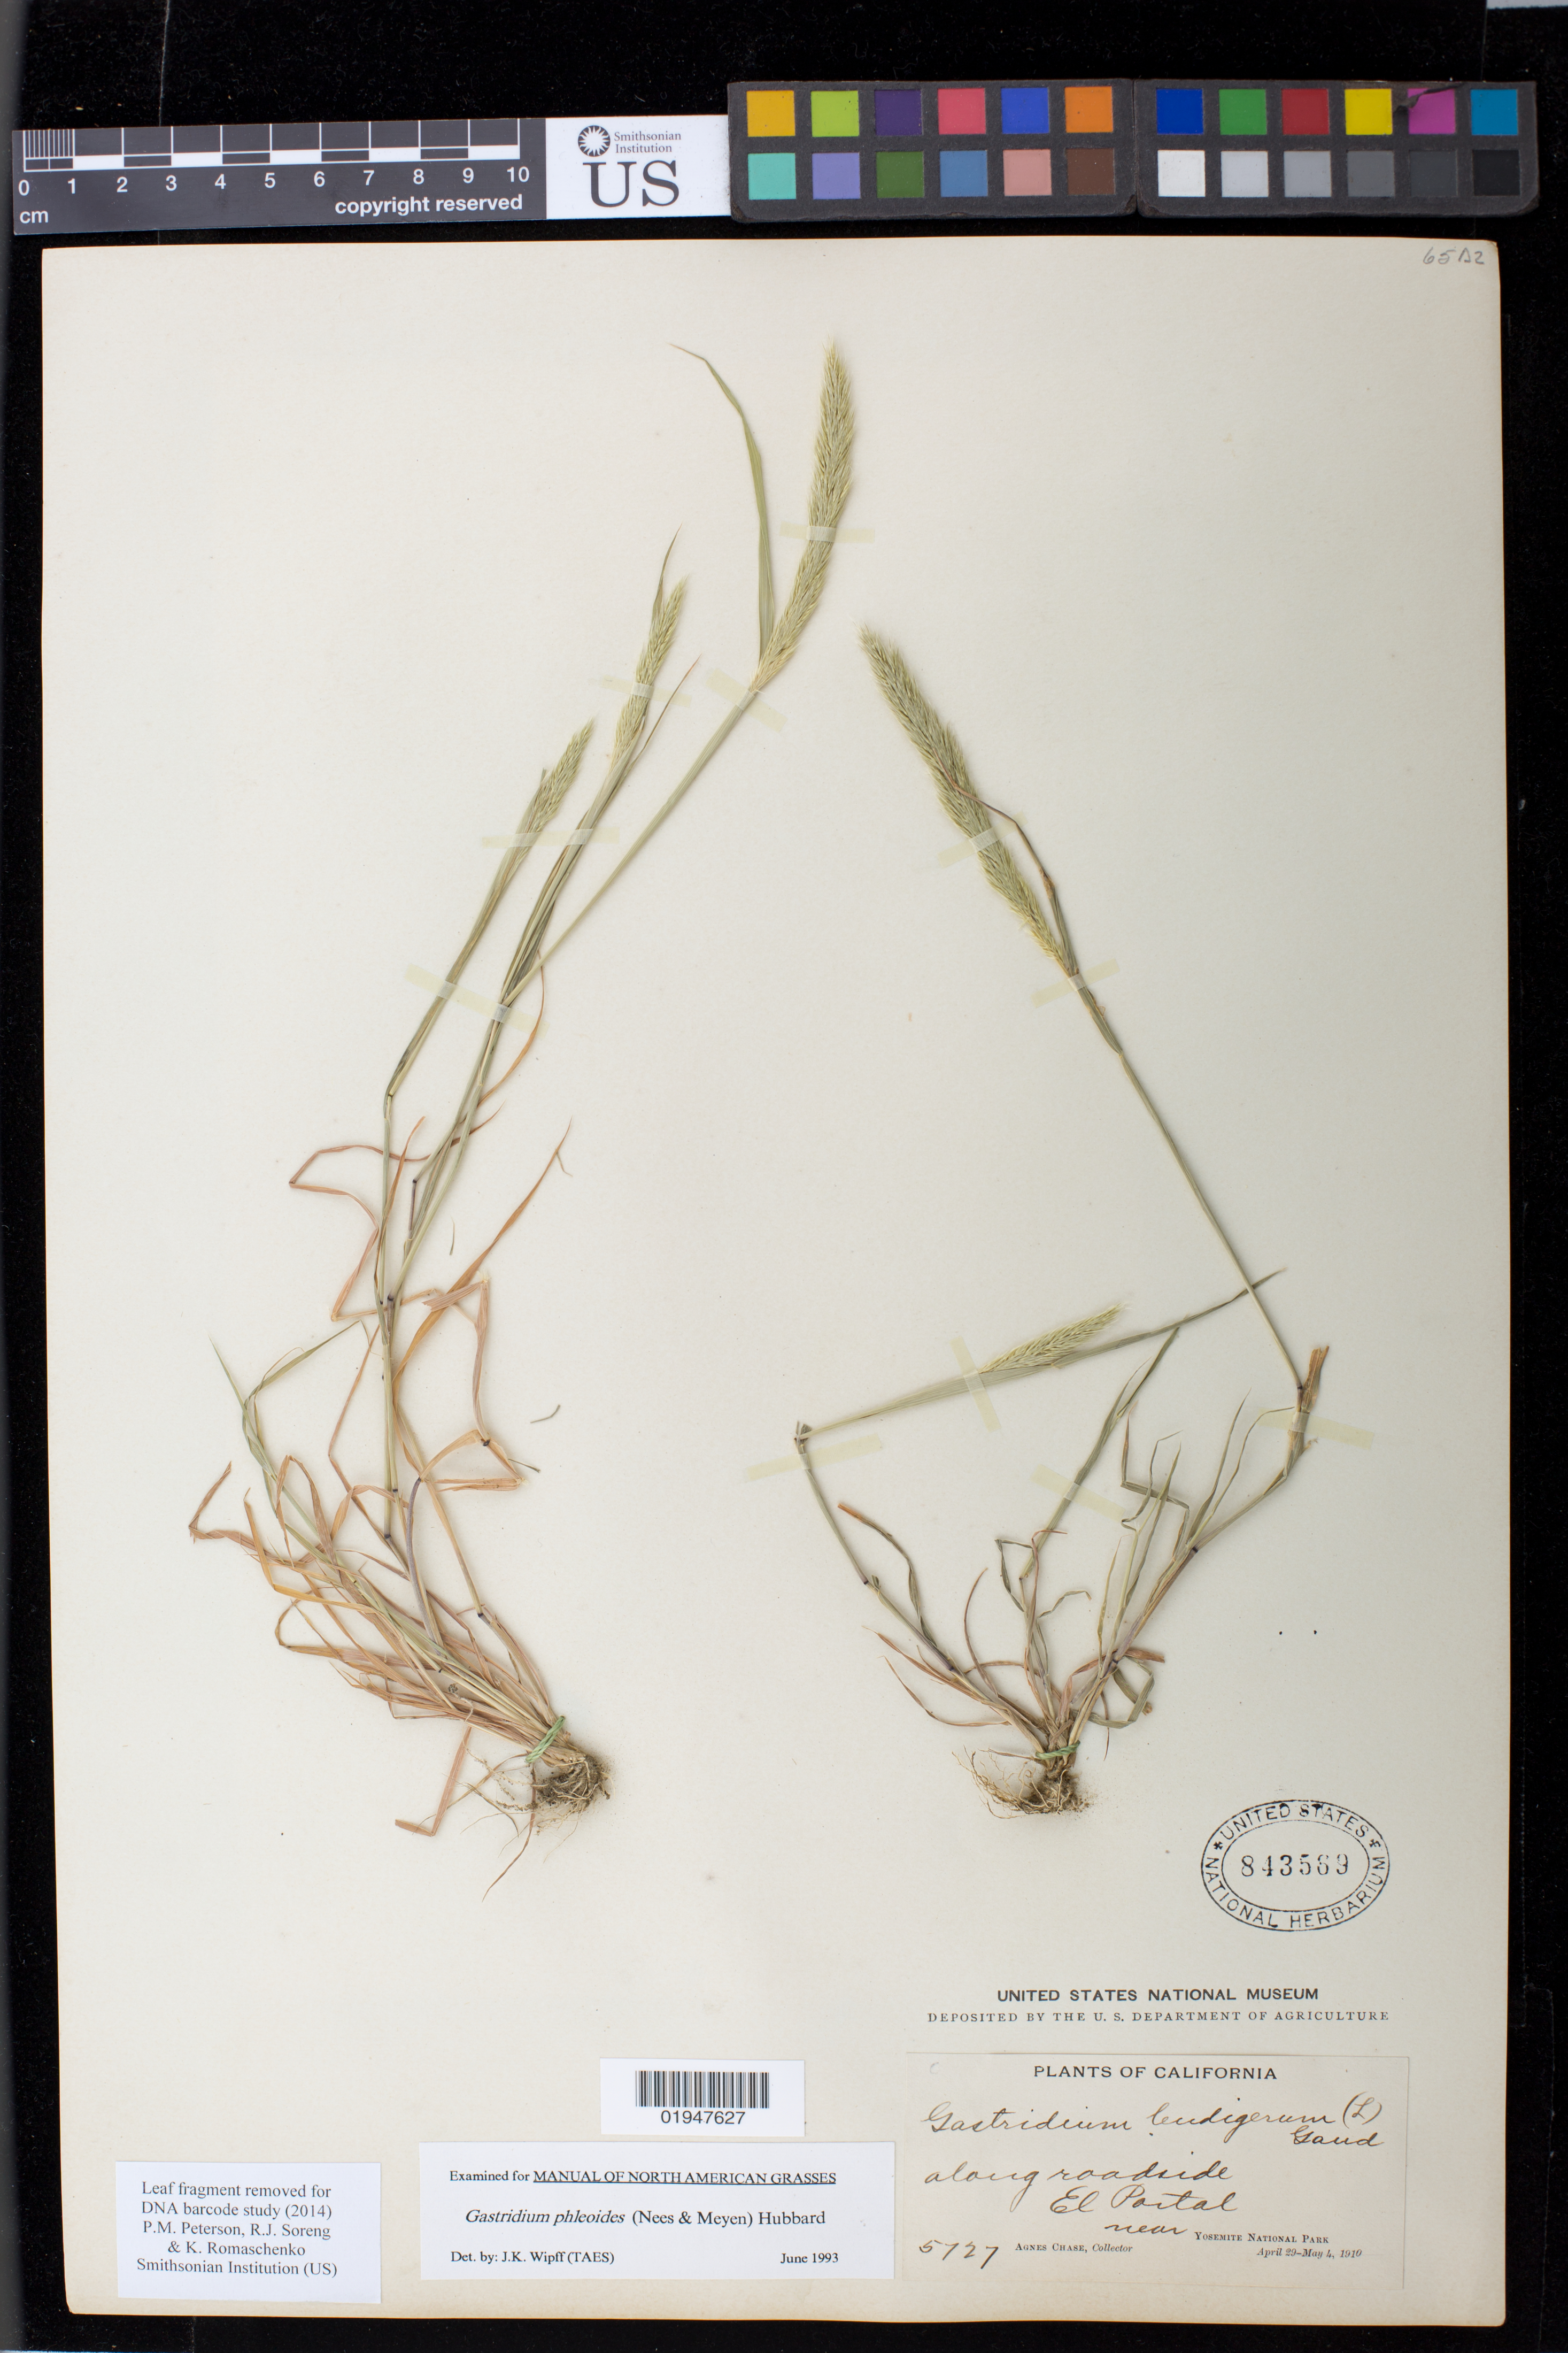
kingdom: Plantae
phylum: Tracheophyta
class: Liliopsida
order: Poales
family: Poaceae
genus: Gastridium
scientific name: Gastridium phleoides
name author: (Nees) C.E. Hubb.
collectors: A. Chase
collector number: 5727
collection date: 1910-04-29/1910-05-04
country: United States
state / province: California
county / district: Mariposa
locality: El Portal near Yosemite National Park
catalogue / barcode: US 843569